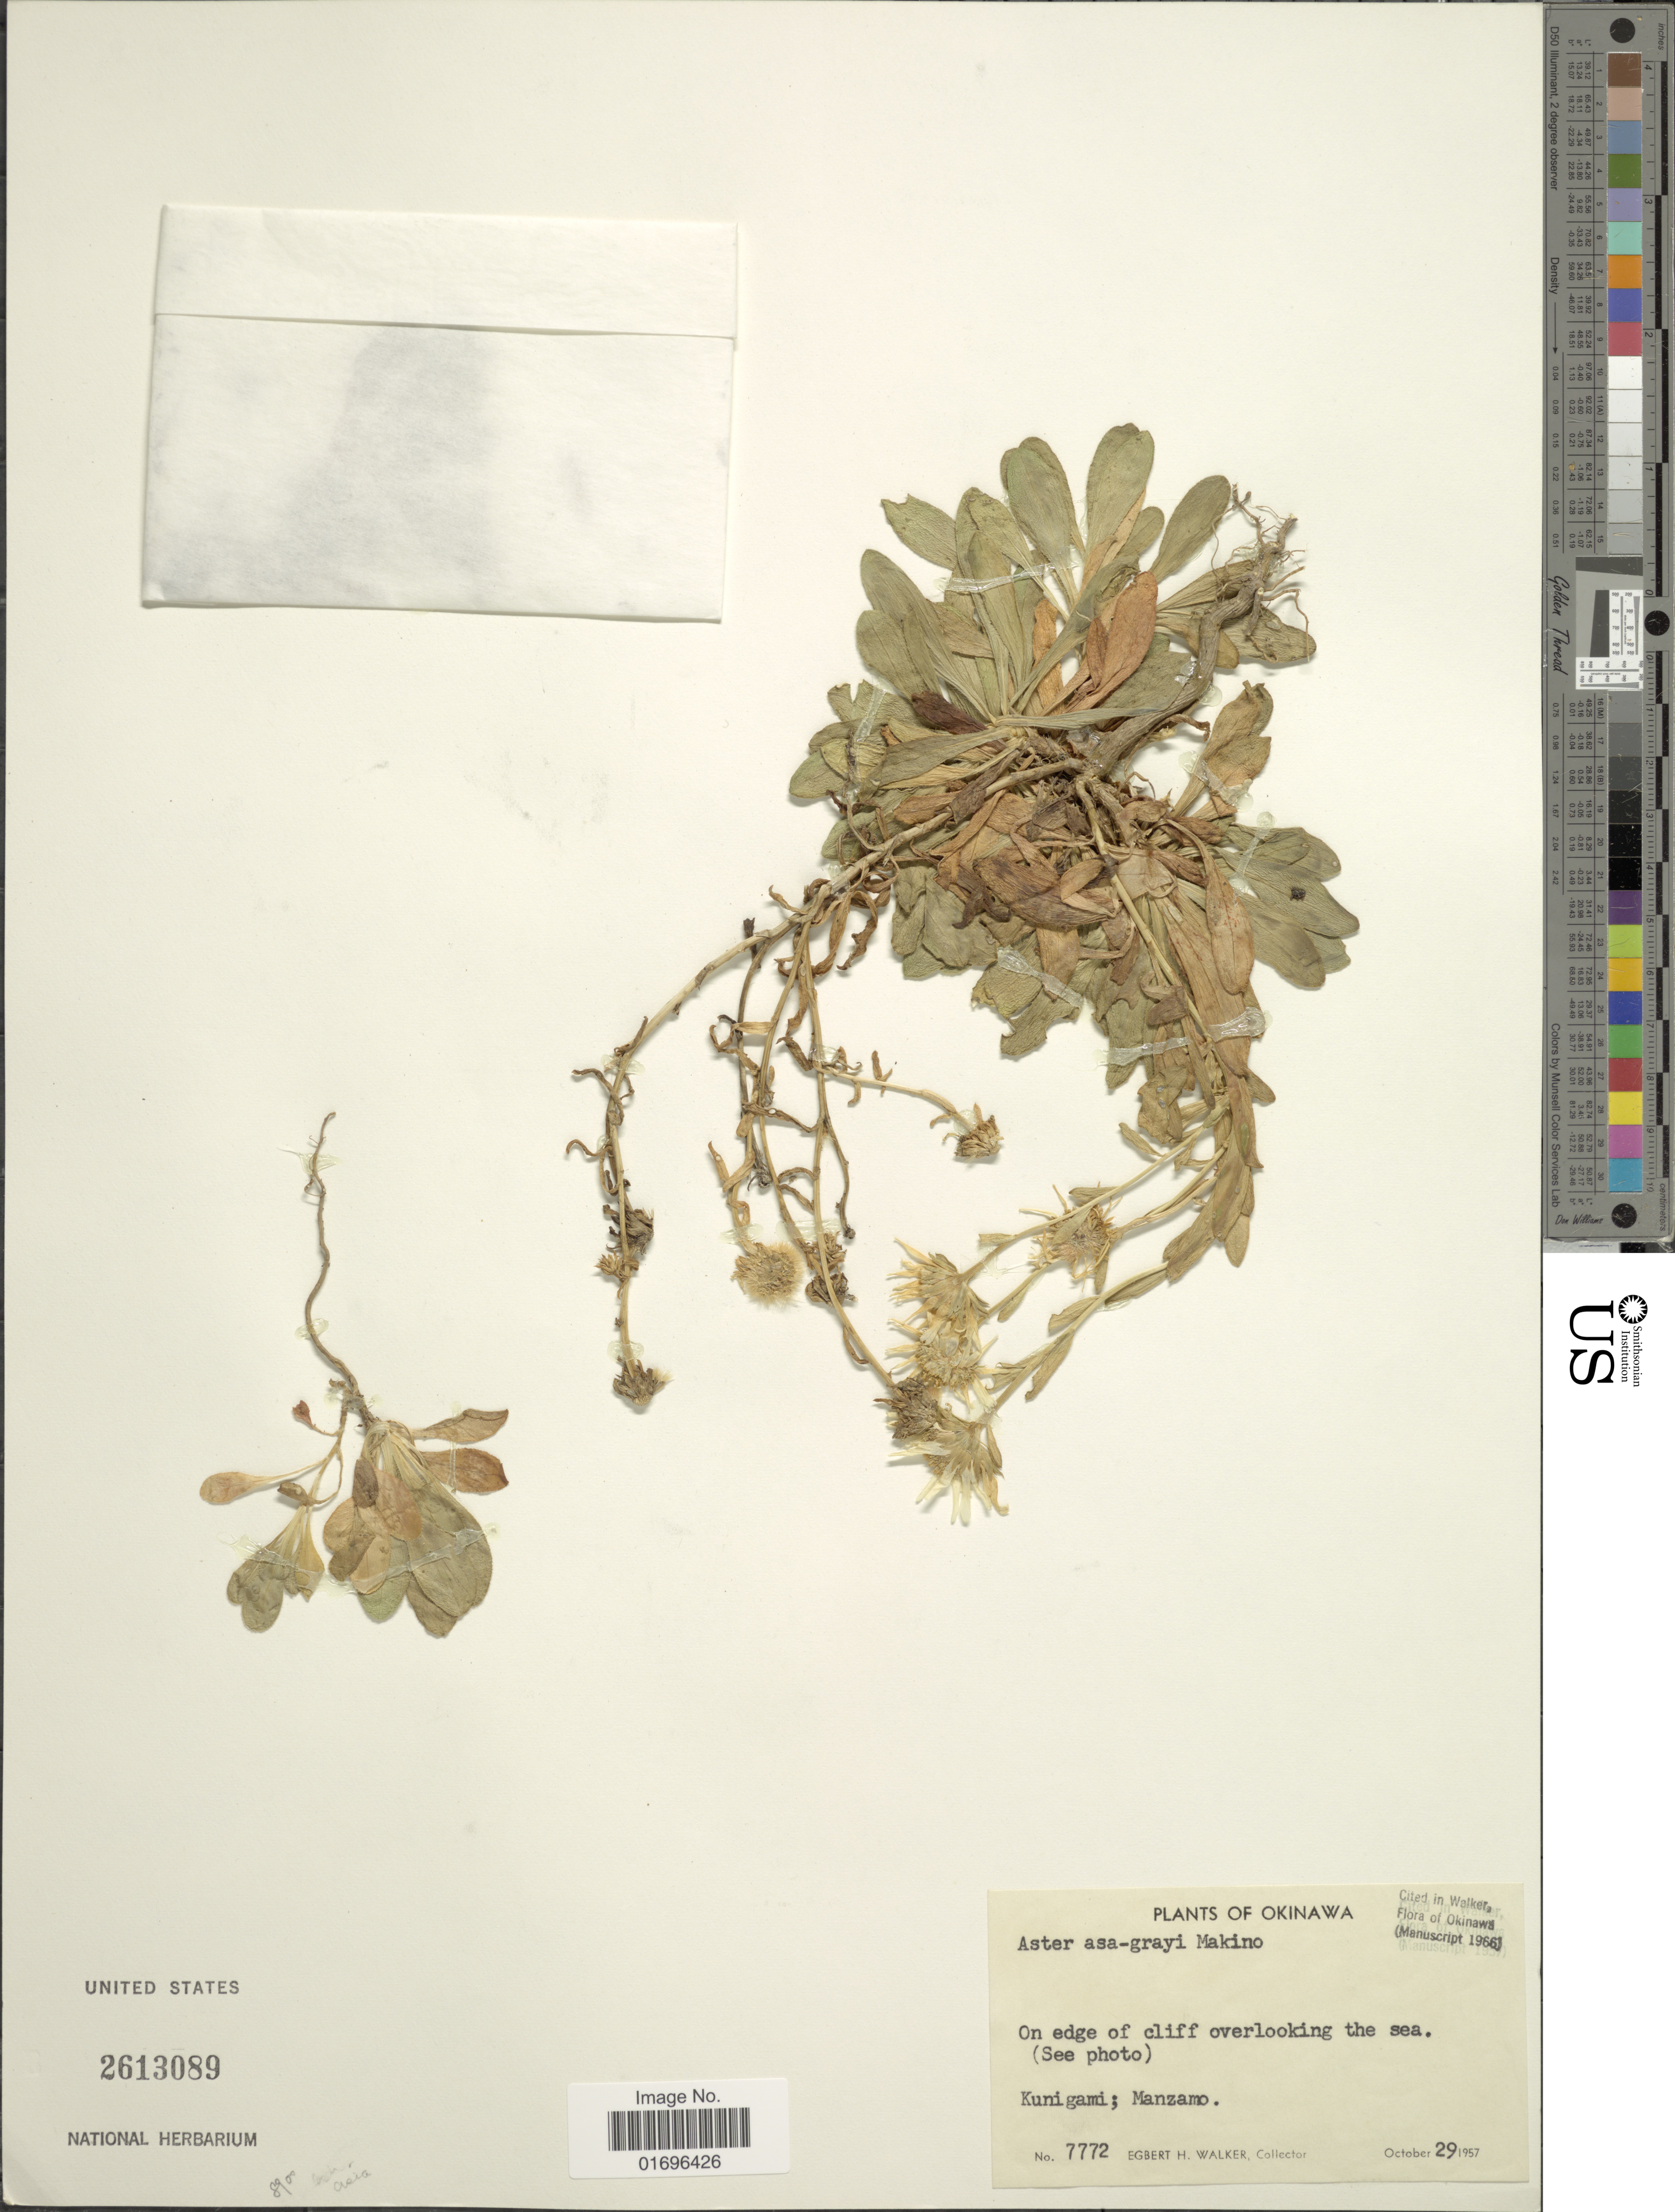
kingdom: Plantae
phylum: Tracheophyta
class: Magnoliopsida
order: Asterales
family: Asteraceae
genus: Aster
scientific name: Aster asagrayi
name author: Makino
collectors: E. H. Walker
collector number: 7772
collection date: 1957-10-29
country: Japan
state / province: Okinawa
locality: Okinawa. On edge of cliff overlooking the sea. Kunigami; Manzamo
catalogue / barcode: US 2613089